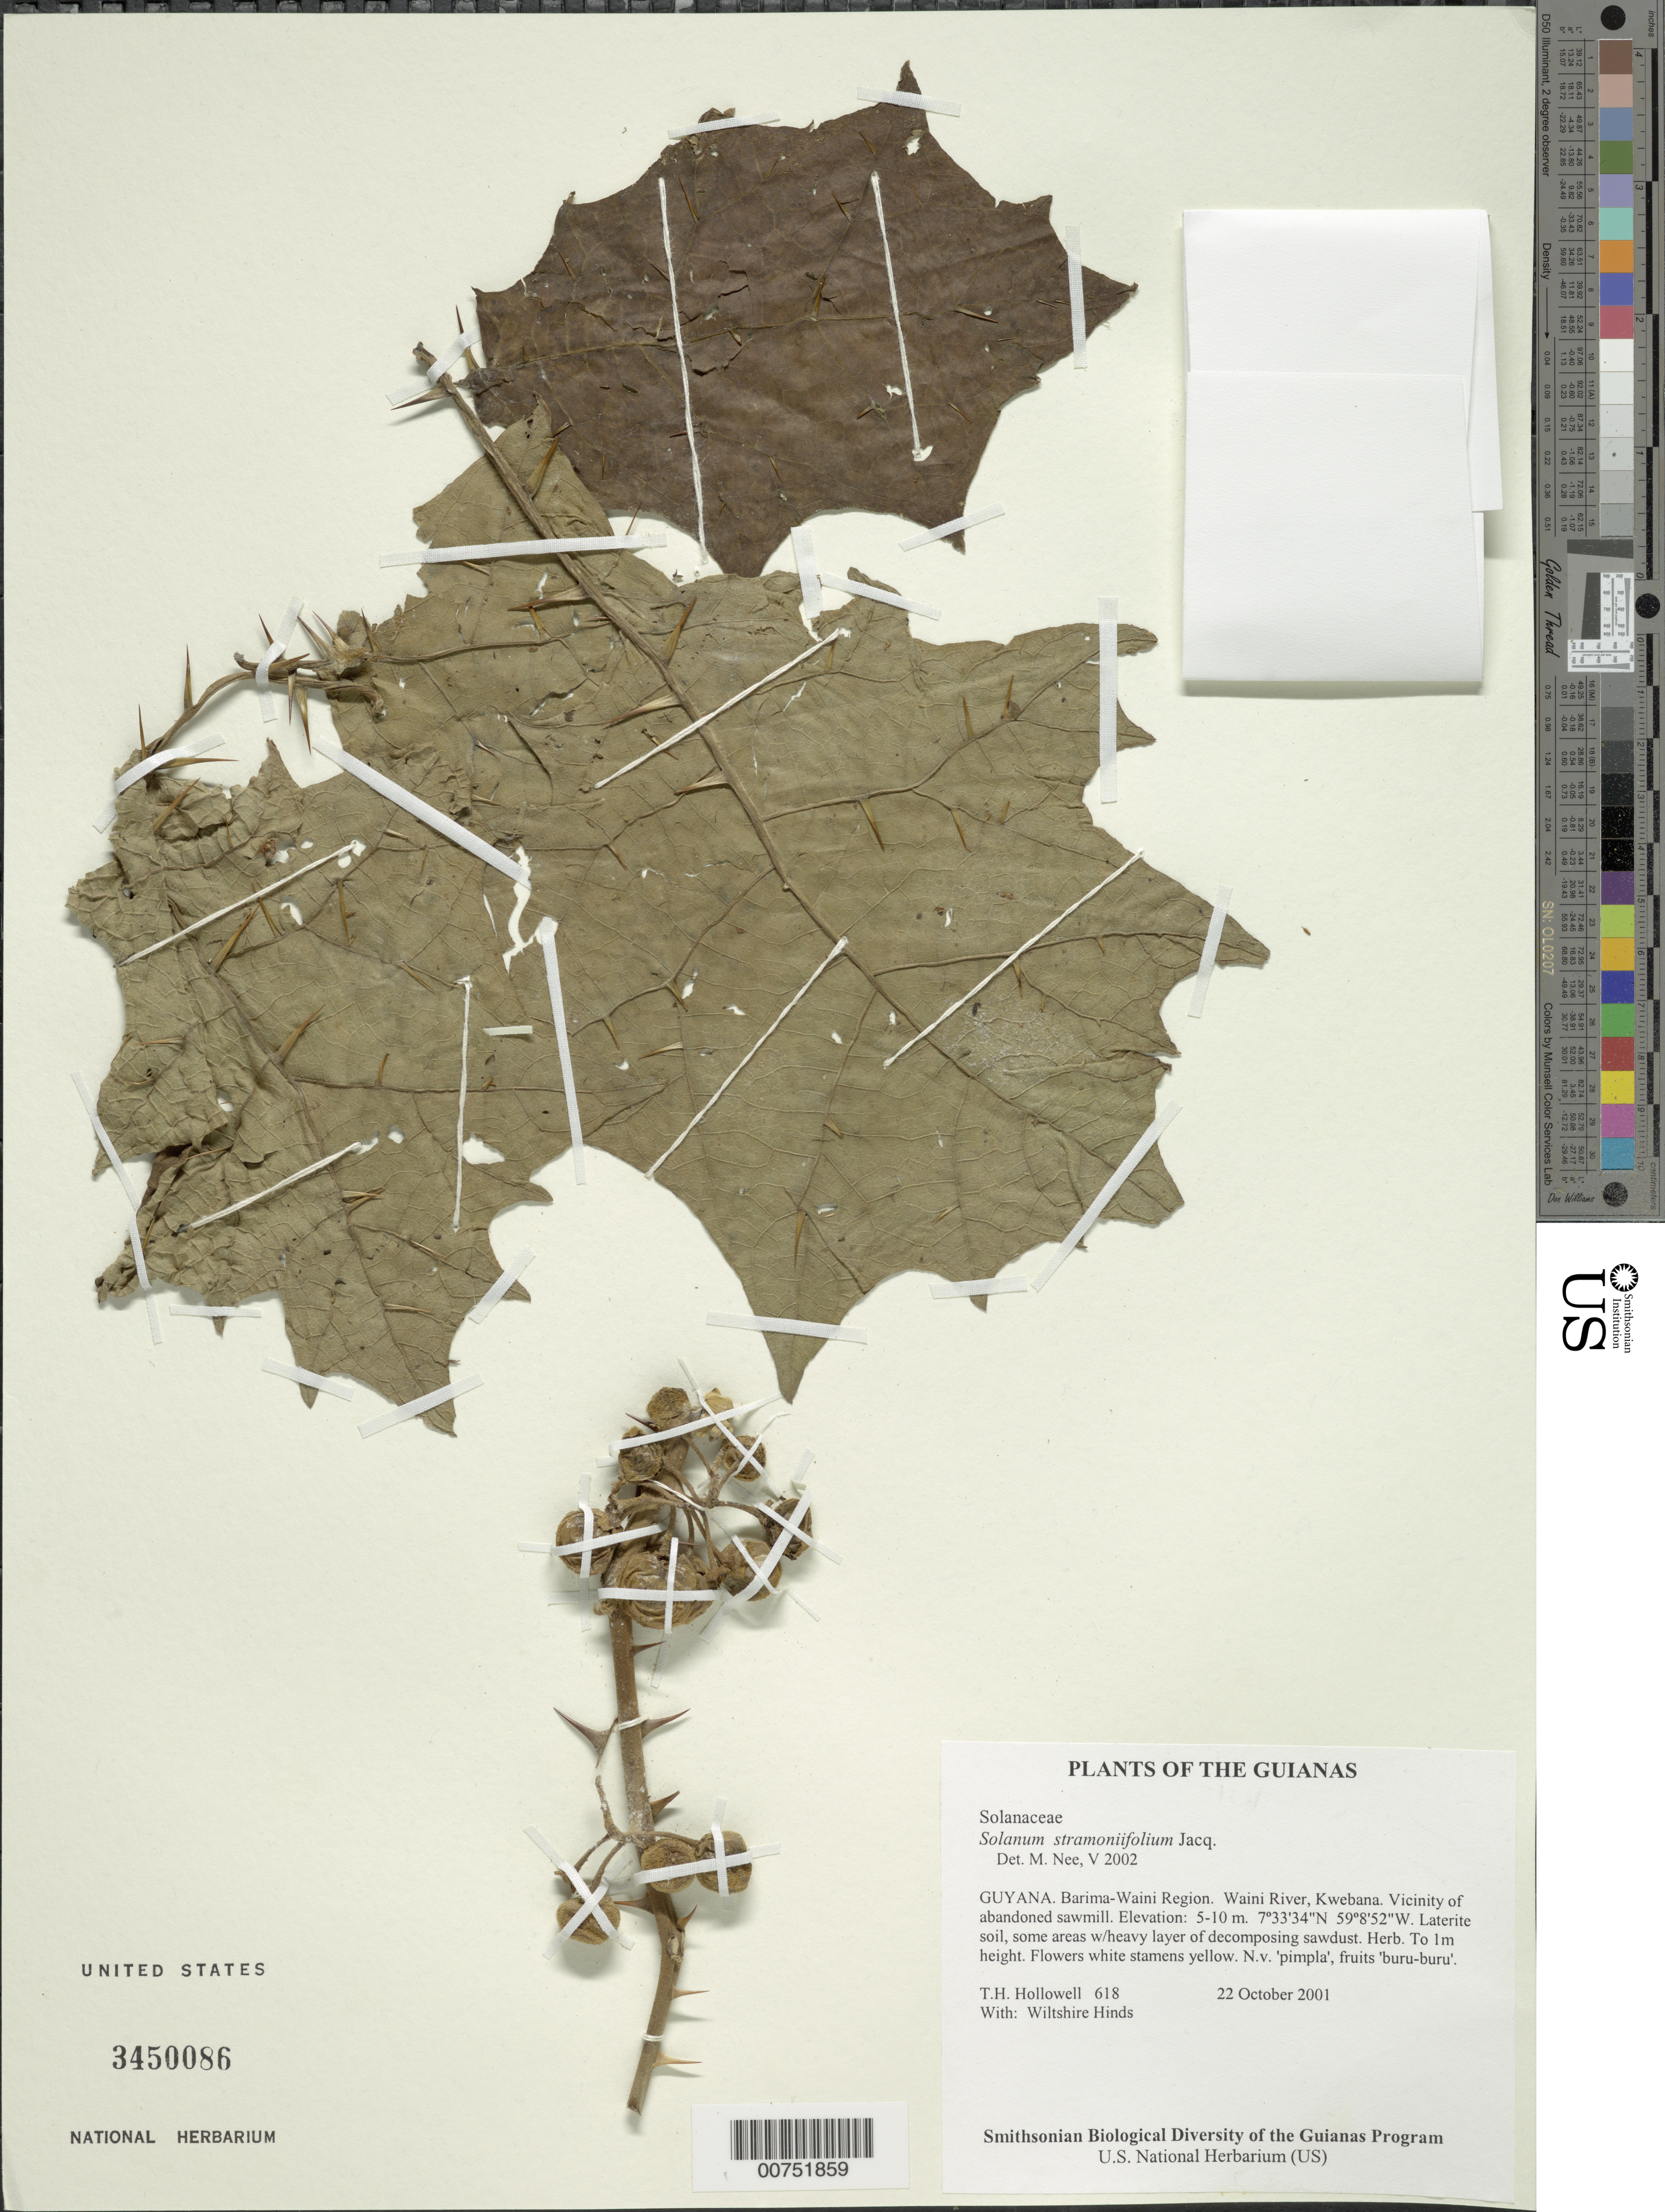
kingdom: Plantae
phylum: Tracheophyta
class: Magnoliopsida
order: Solanales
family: Solanaceae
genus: Solanum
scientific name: Solanum stramoniifolium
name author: Jacq.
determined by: Nee, Michael H.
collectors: T. Hollowell & W. Hinds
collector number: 618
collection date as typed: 10 Oct 2001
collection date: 2001-10-10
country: Guyana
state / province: Barima-Waini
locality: Waini River, Kwebana. Vicinity of abandoned sawmill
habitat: Laterite soil, some areas w/heavy layer of decomposing sawdust.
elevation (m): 5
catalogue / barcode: US 3450086